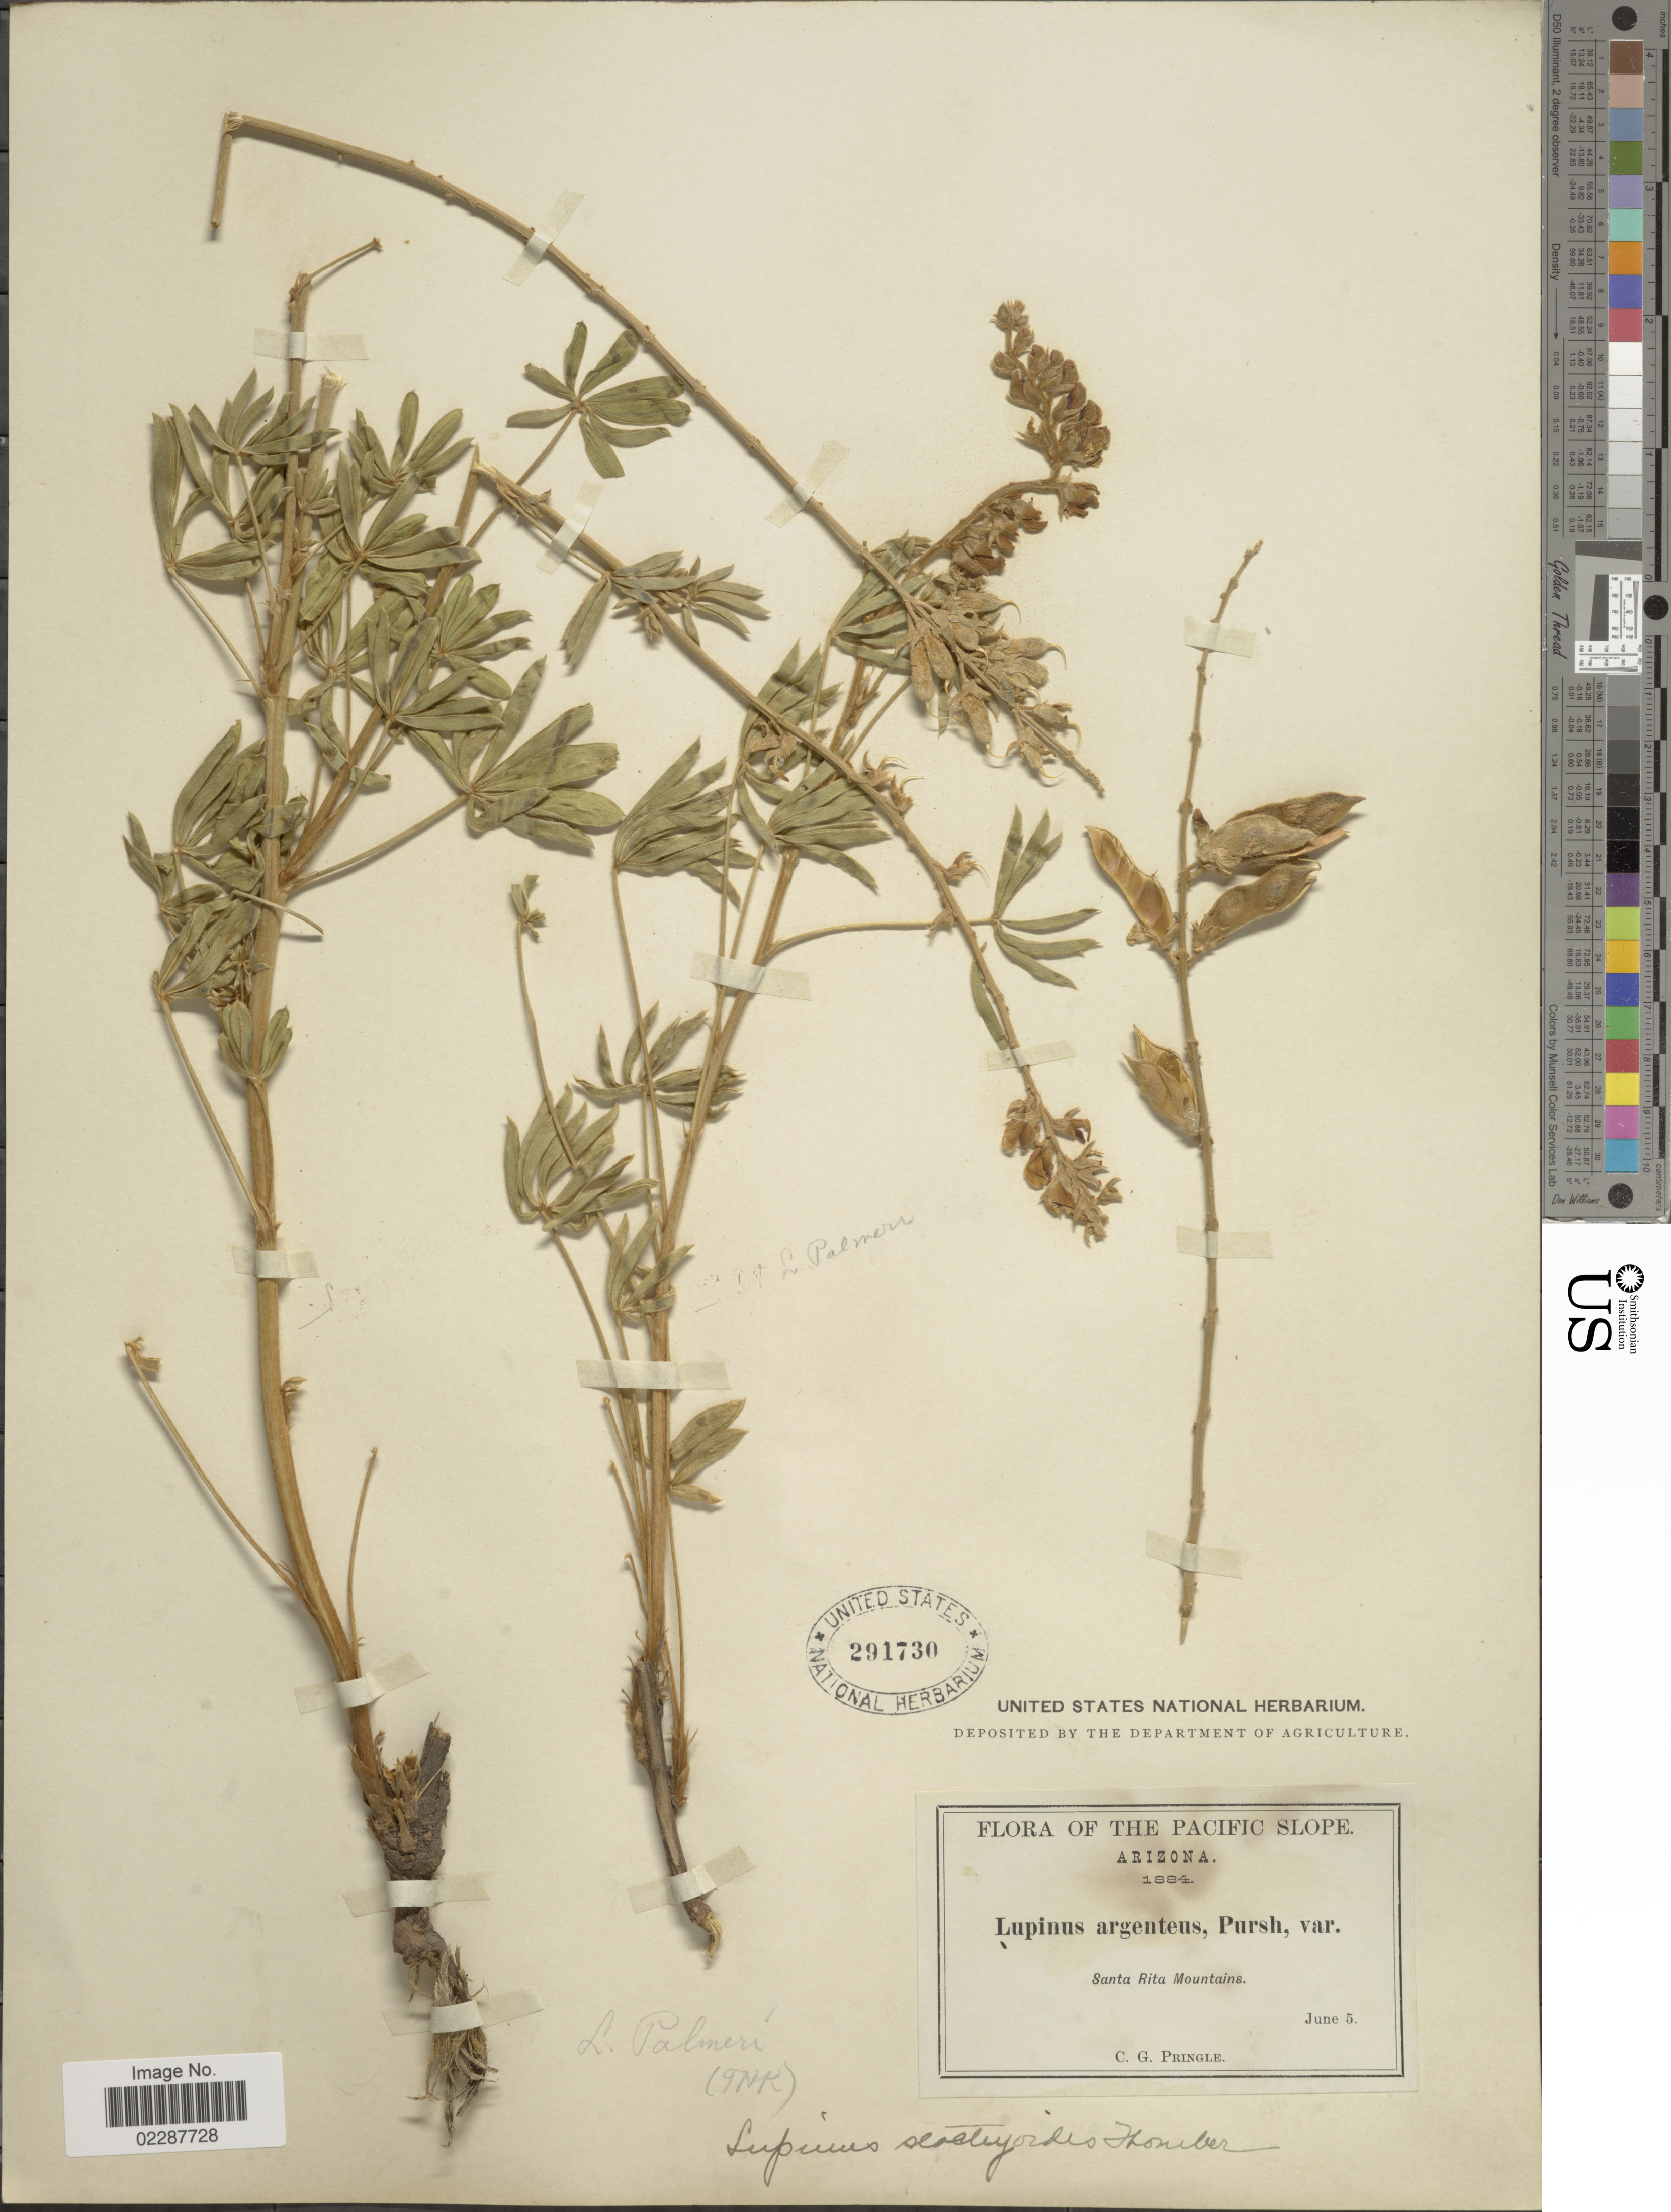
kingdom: Plantae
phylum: Tracheophyta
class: Magnoliopsida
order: Fabales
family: Fabaceae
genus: Lupinus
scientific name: Lupinus stachyoides, ined.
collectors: C. G. Pringle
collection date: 1884-06-05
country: United States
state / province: Arizona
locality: Pacific Slope, Santa Rita Mountains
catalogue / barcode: US 291730